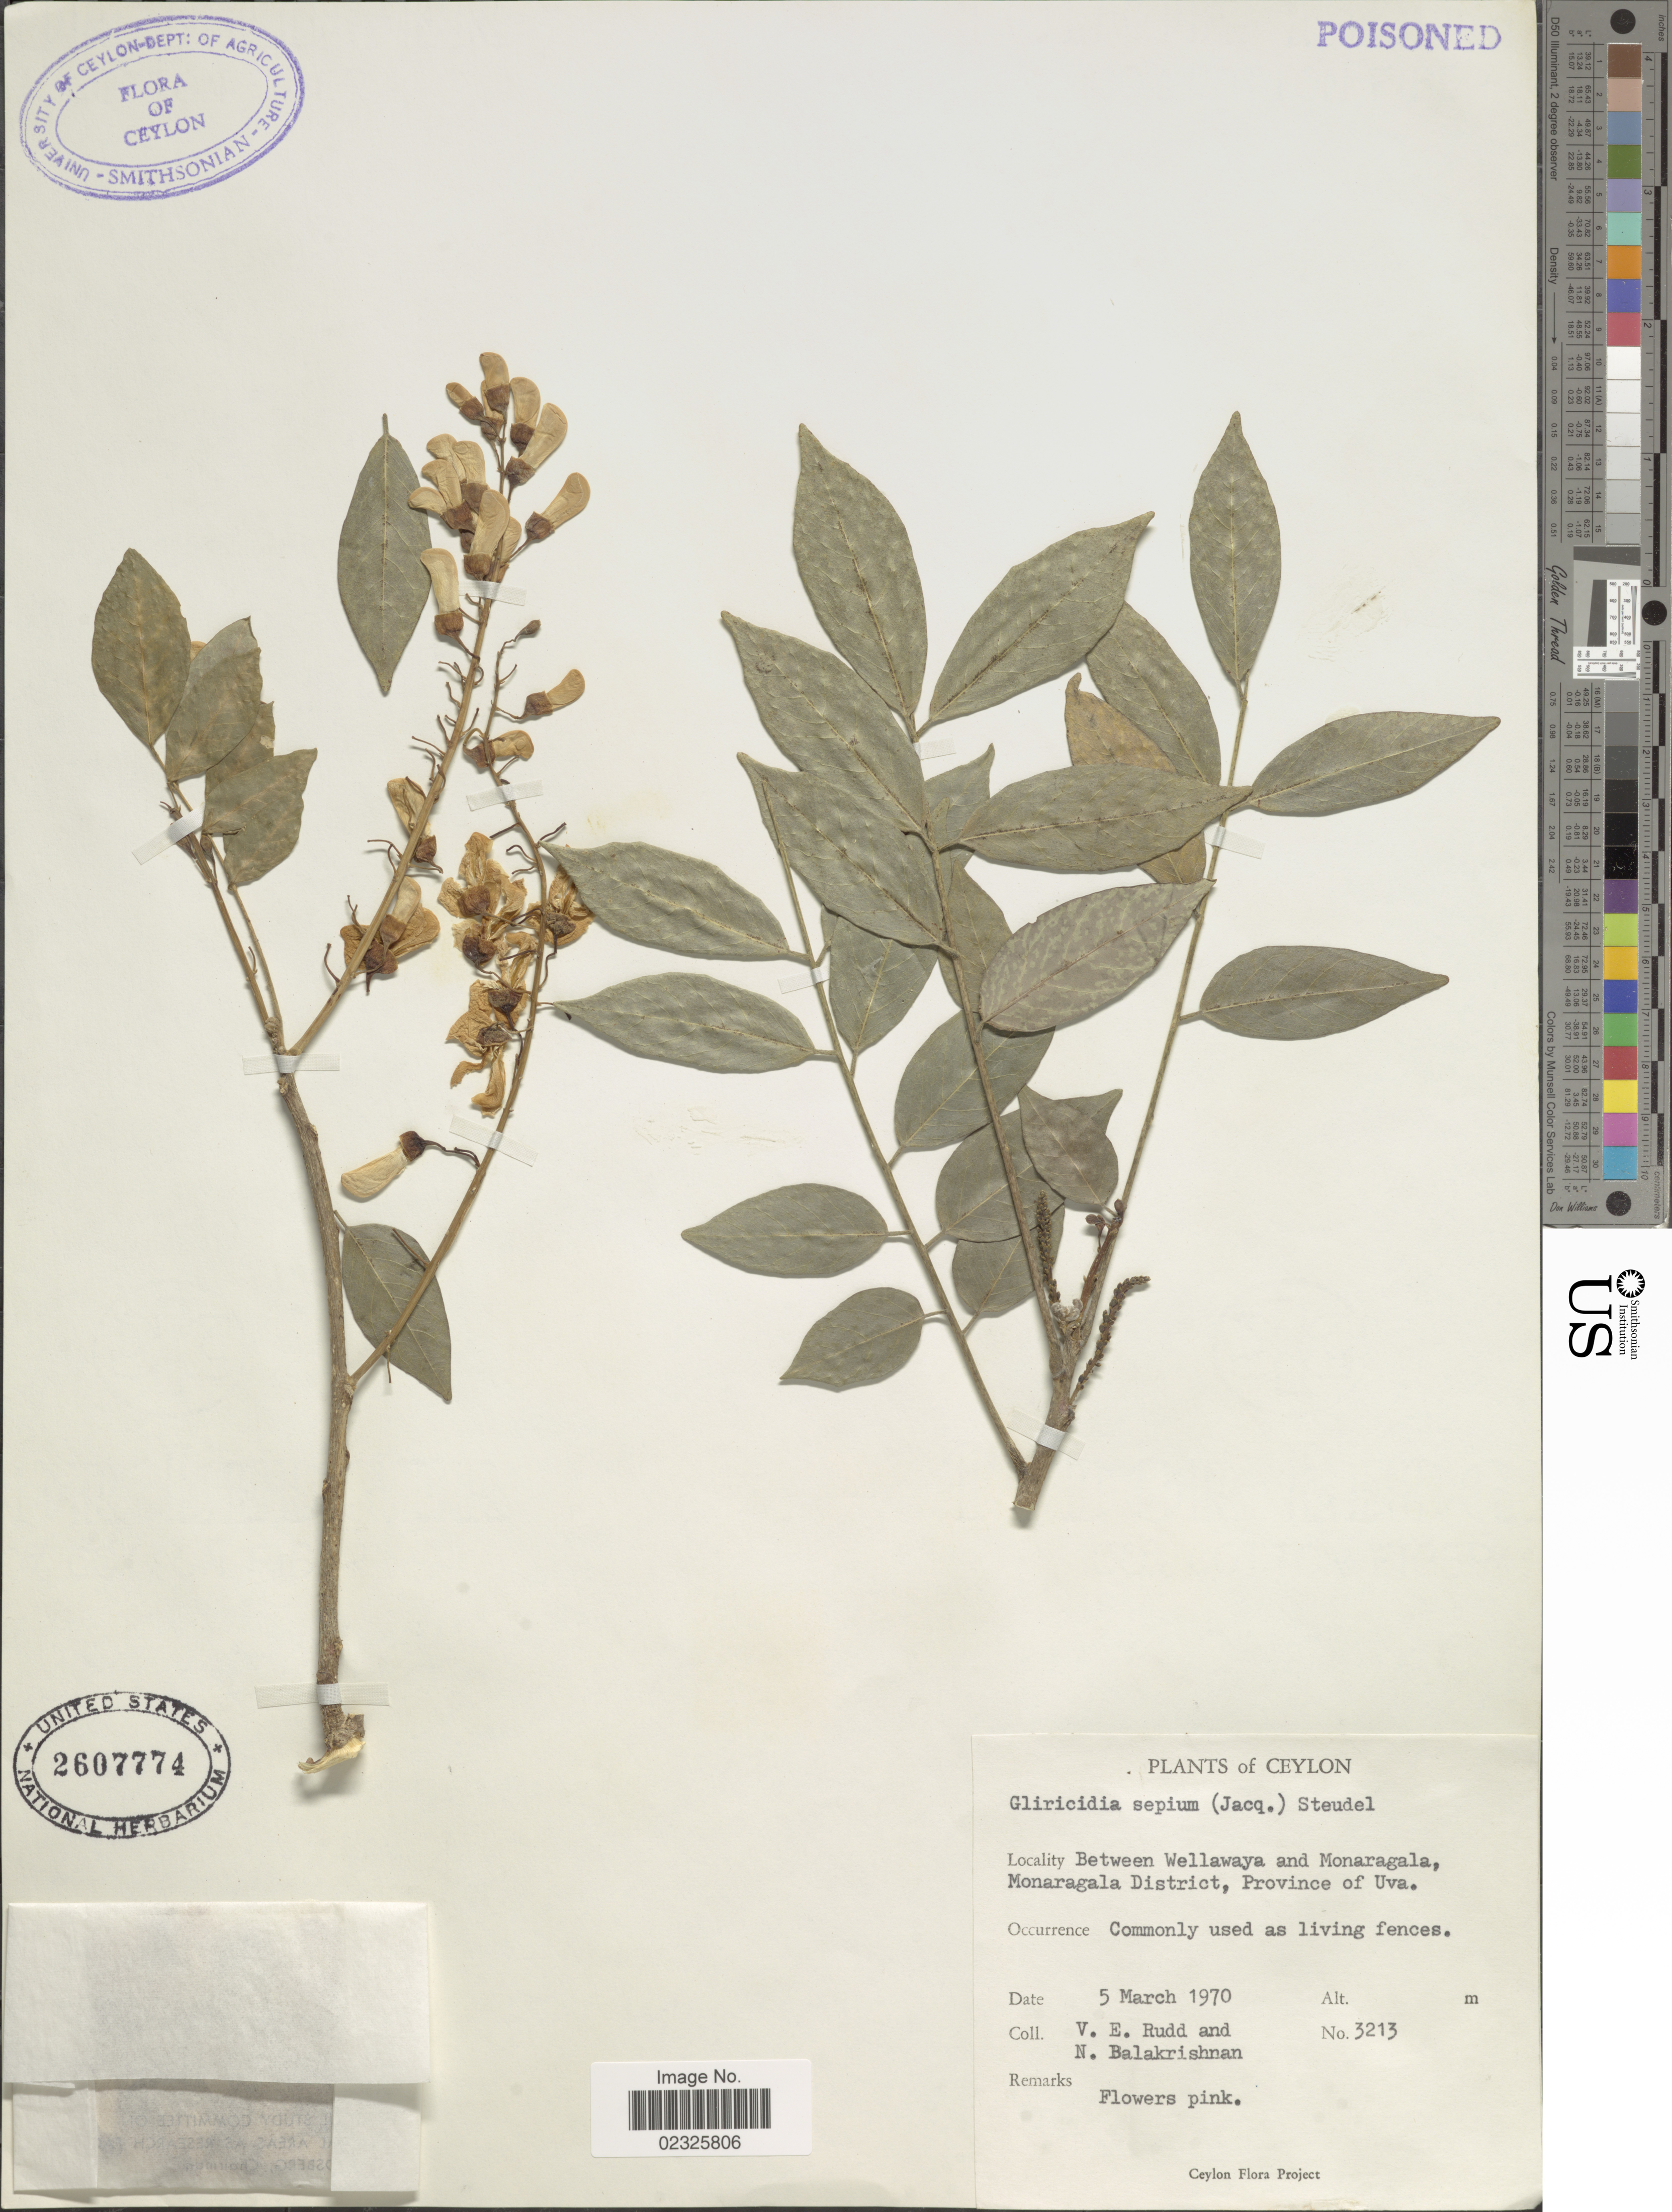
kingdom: Plantae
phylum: Tracheophyta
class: Magnoliopsida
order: Fabales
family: Fabaceae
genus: Gliricidia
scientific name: Gliricidia sepium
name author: (Jacq.) Kunth ex Walp.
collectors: V. E. Rudd & N. Balakrishnan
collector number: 3213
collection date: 1970-03-05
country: Sri Lanka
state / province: Uva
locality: Ceylon. Between Wellawaya and Monaragala, Monaragala District, Province of Uva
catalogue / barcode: US 2607774